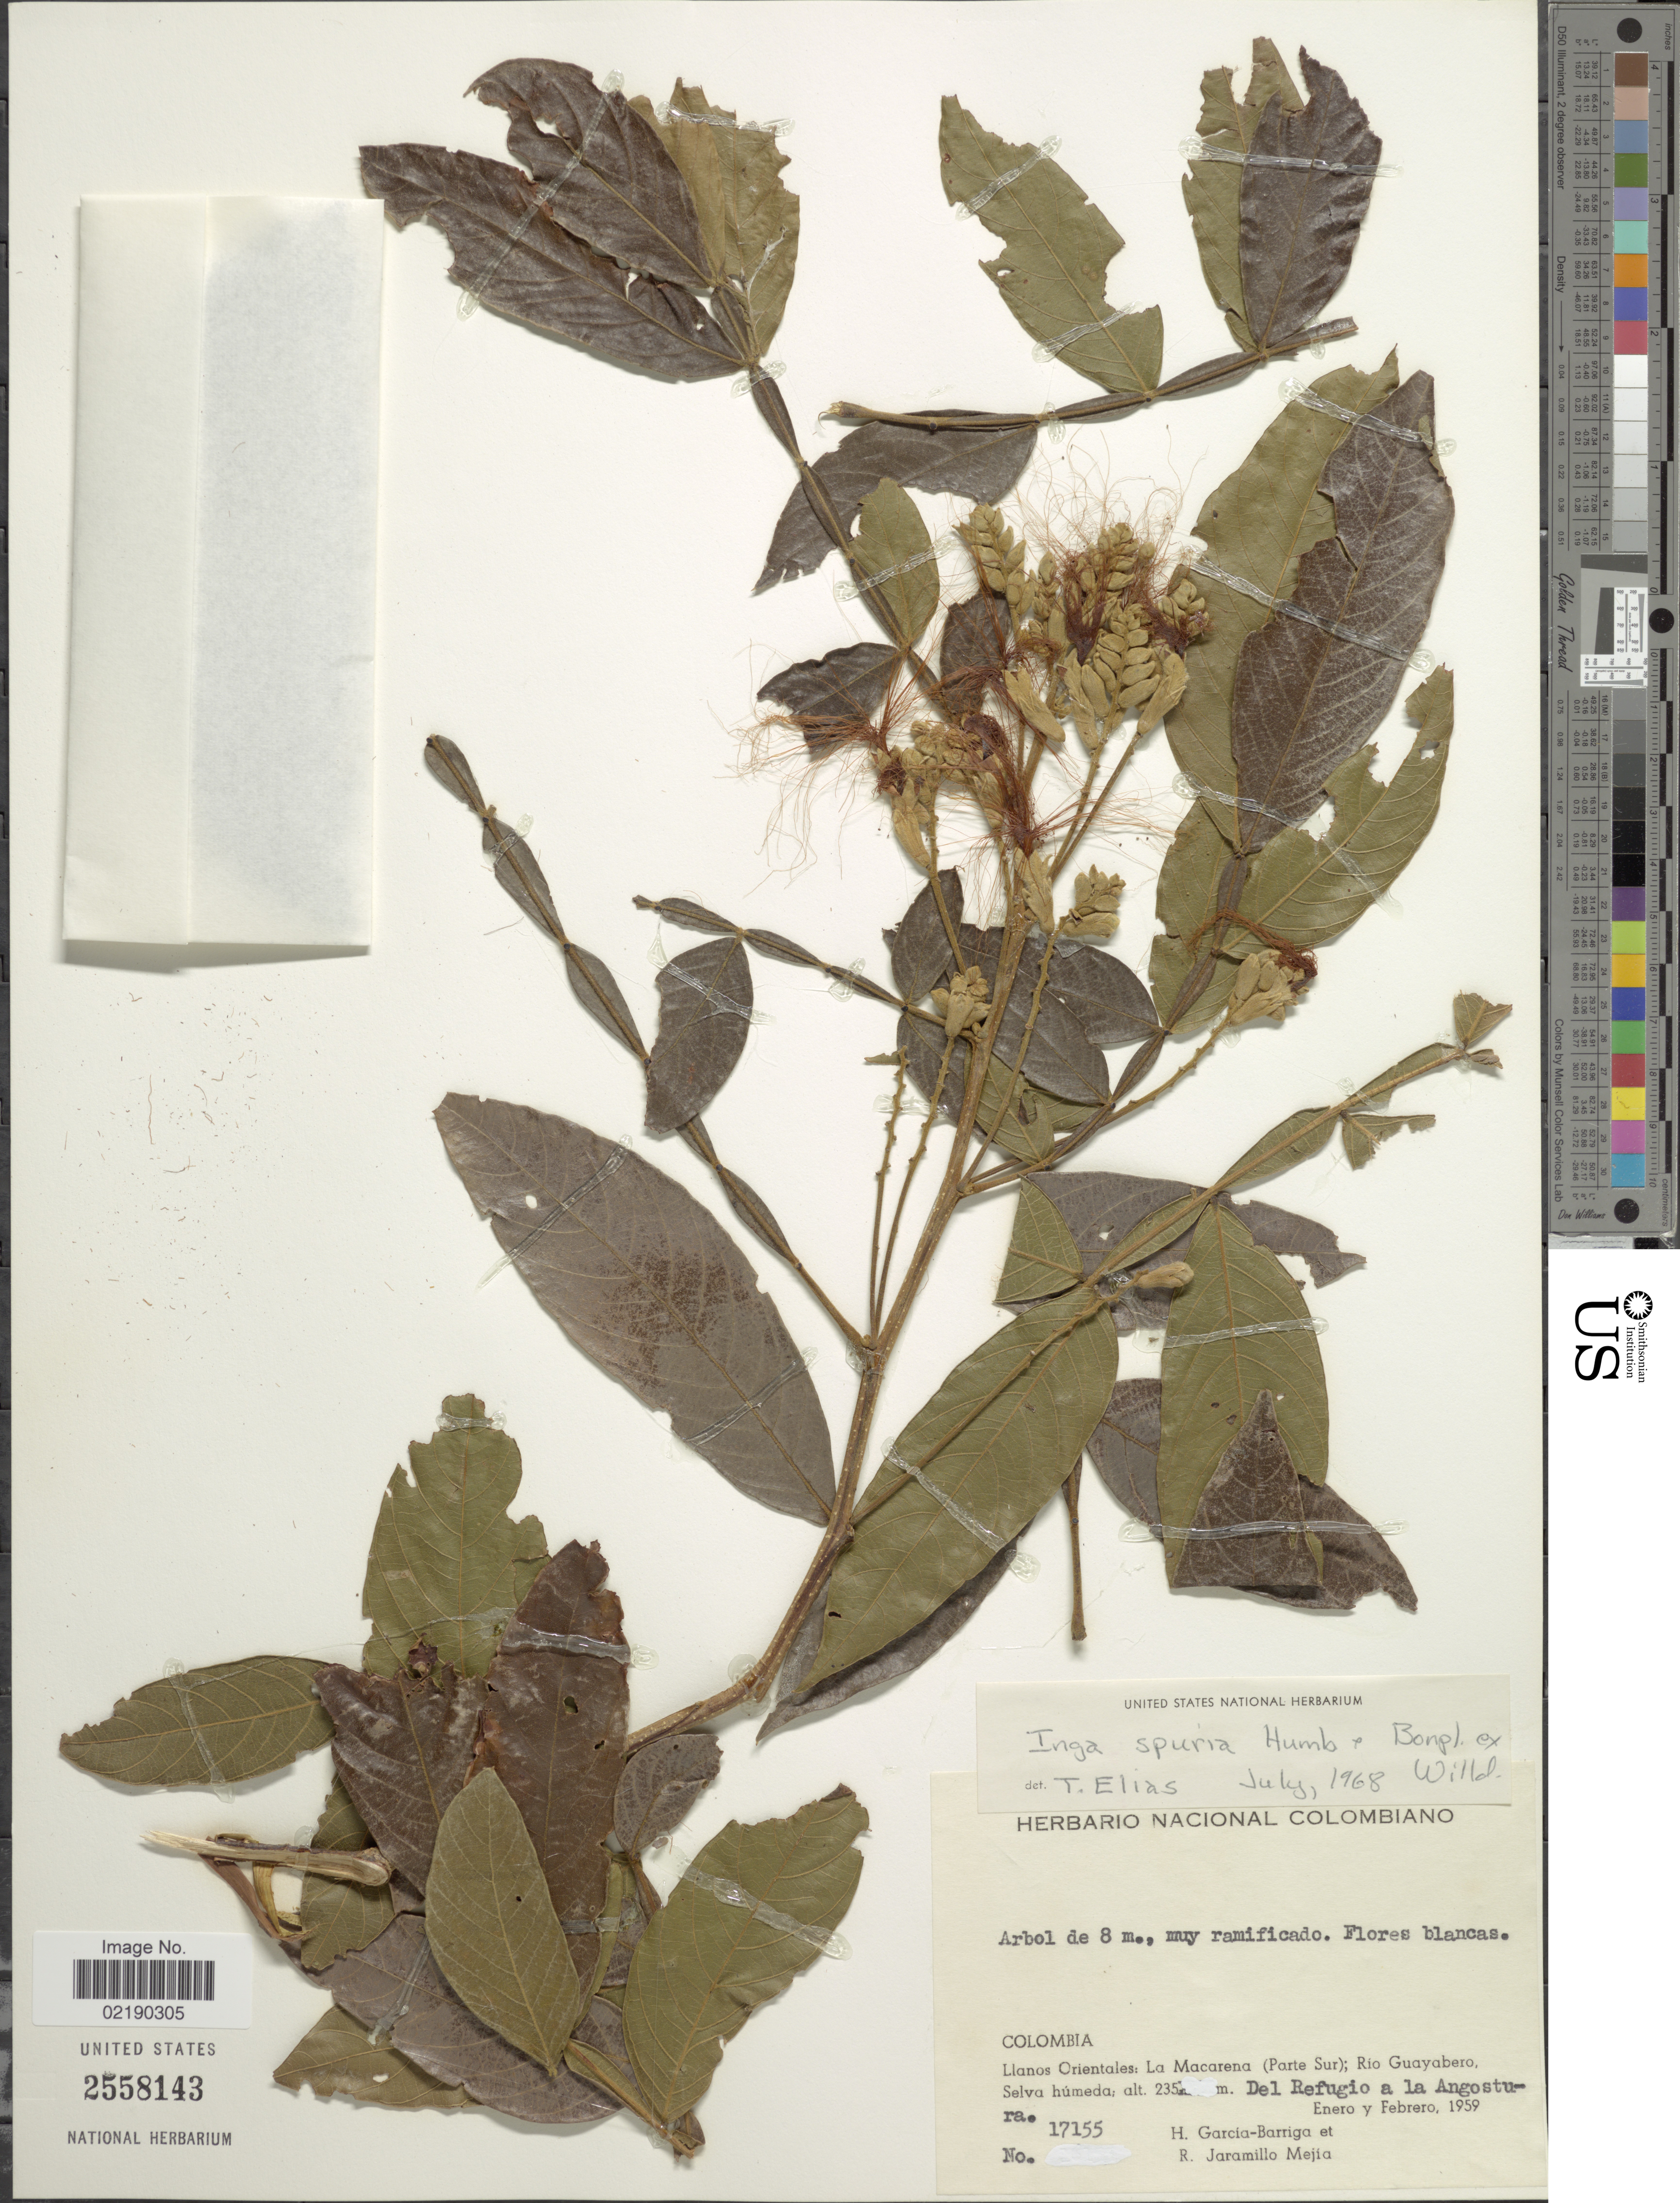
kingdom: Plantae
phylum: Tracheophyta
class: Magnoliopsida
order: Fabales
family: Fabaceae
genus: Inga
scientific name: Inga vera subsp. vera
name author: Willd.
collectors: H. García Barriga & R. Jaramillo M.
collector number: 17155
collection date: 1959-01/1959-02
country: Colombia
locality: Llanos Orientalis: La Macarena (Parte Sur); Rio Guayabero, Selva humeda. Del Refugio a la Angostura.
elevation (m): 235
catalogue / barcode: US 2558143